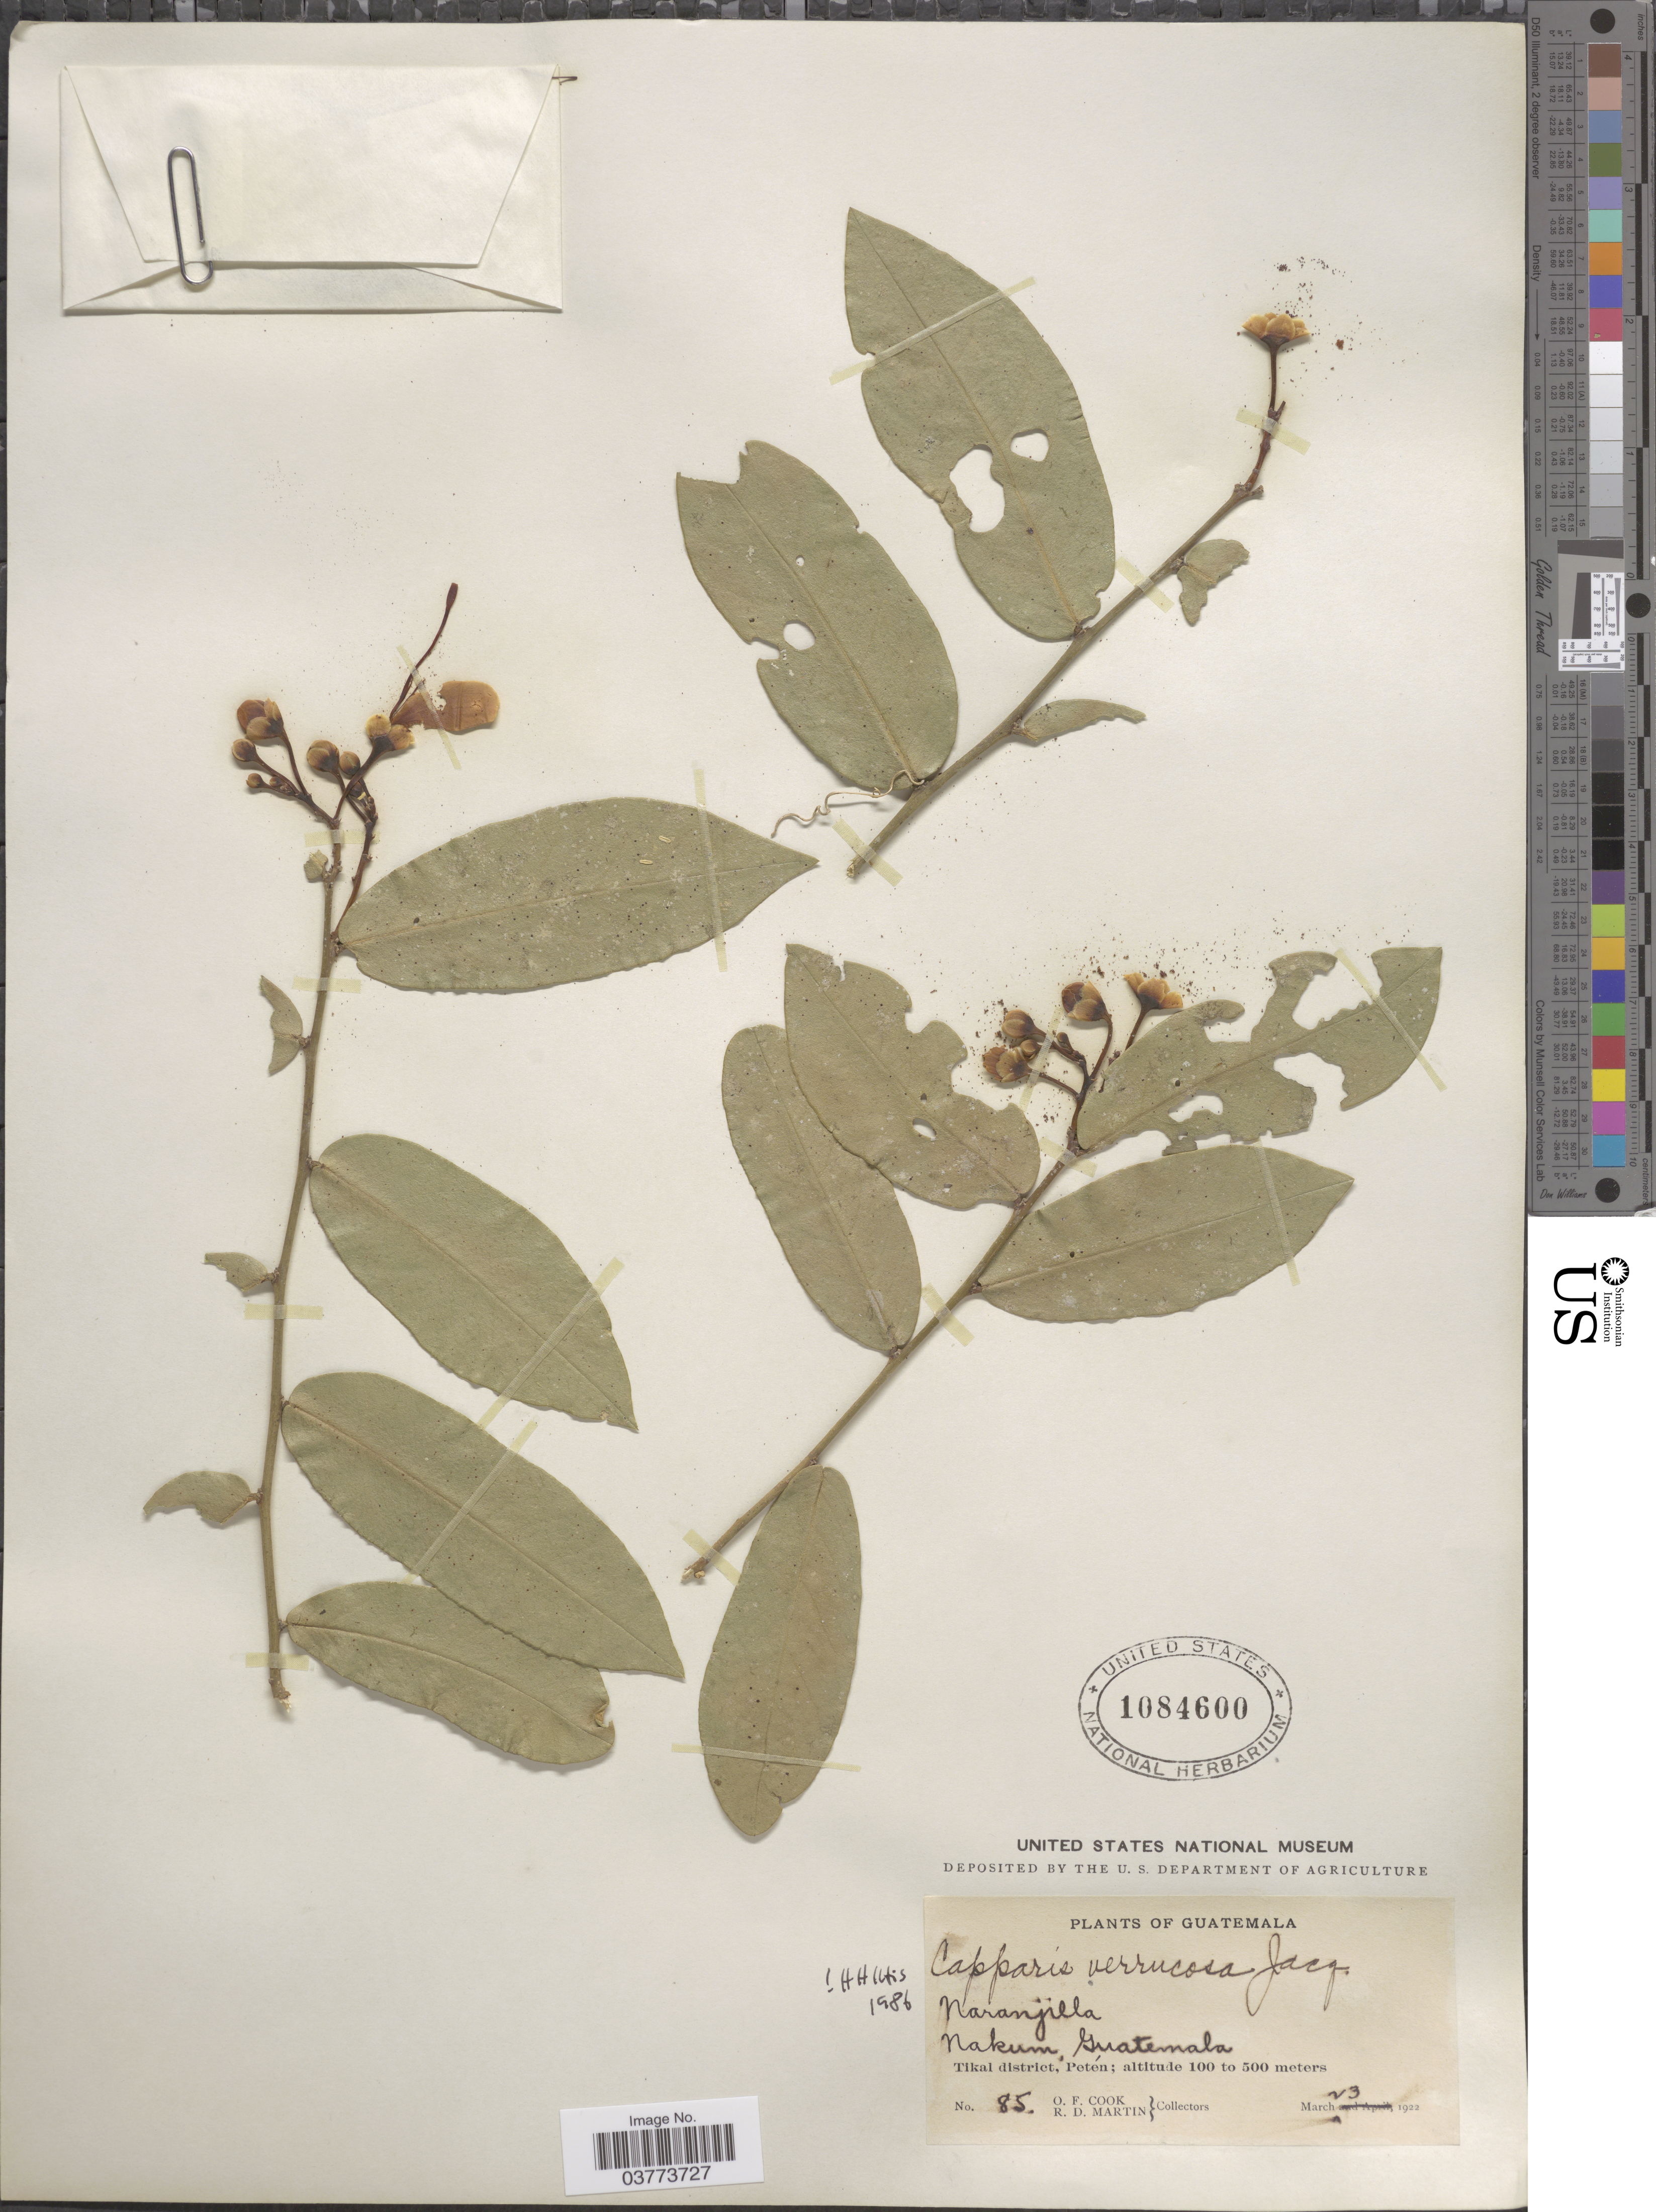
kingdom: Plantae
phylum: Tracheophyta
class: Magnoliopsida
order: Brassicales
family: Capparaceae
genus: Cynophalla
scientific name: Cynophalla verrucosa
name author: (Jacq.) J. Presl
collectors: O. F. Cook & R. D. Martin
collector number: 85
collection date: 1922-03-23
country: Guatemala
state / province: El Peten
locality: Narangilla, Nakum. Tikal district, Petén.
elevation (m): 100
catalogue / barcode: US 1084600